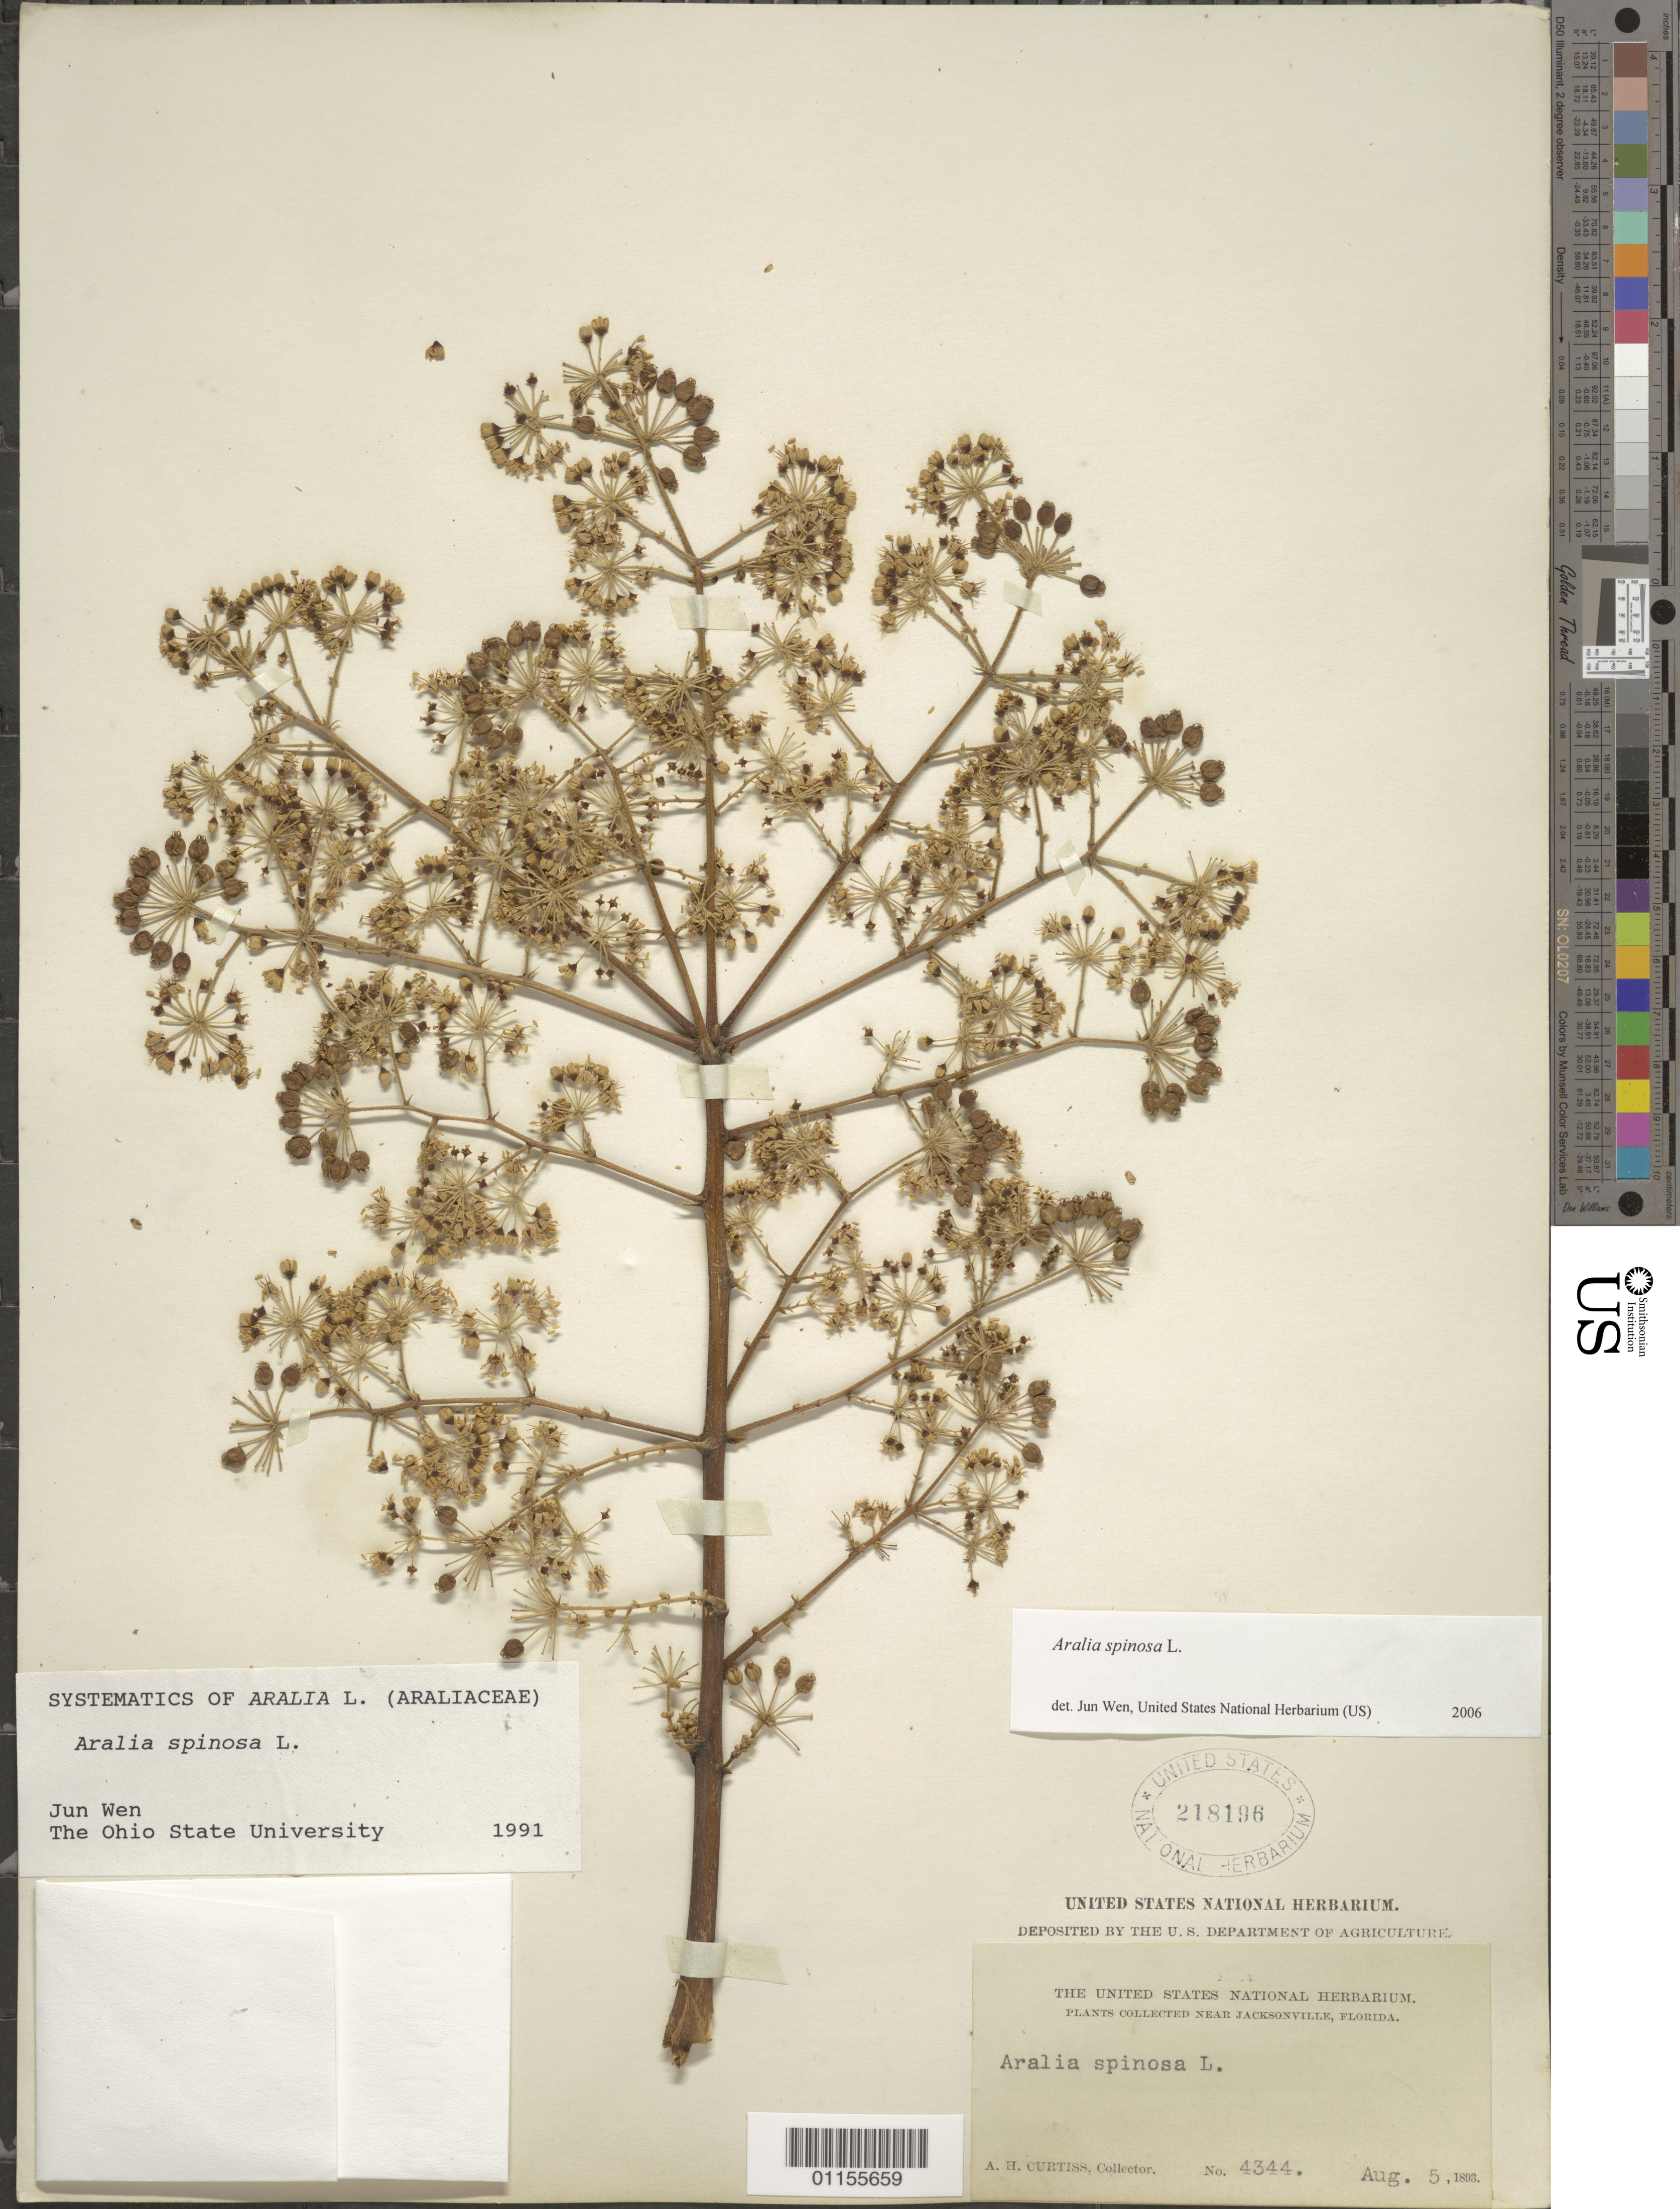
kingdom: Plantae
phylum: Tracheophyta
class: Magnoliopsida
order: Apiales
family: Araliaceae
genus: Aralia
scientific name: Aralia spinosa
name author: L.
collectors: A. H. Curtiss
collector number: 4344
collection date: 1893-08-05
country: United States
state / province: Florida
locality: Near Jacksonville.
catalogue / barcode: US 218196